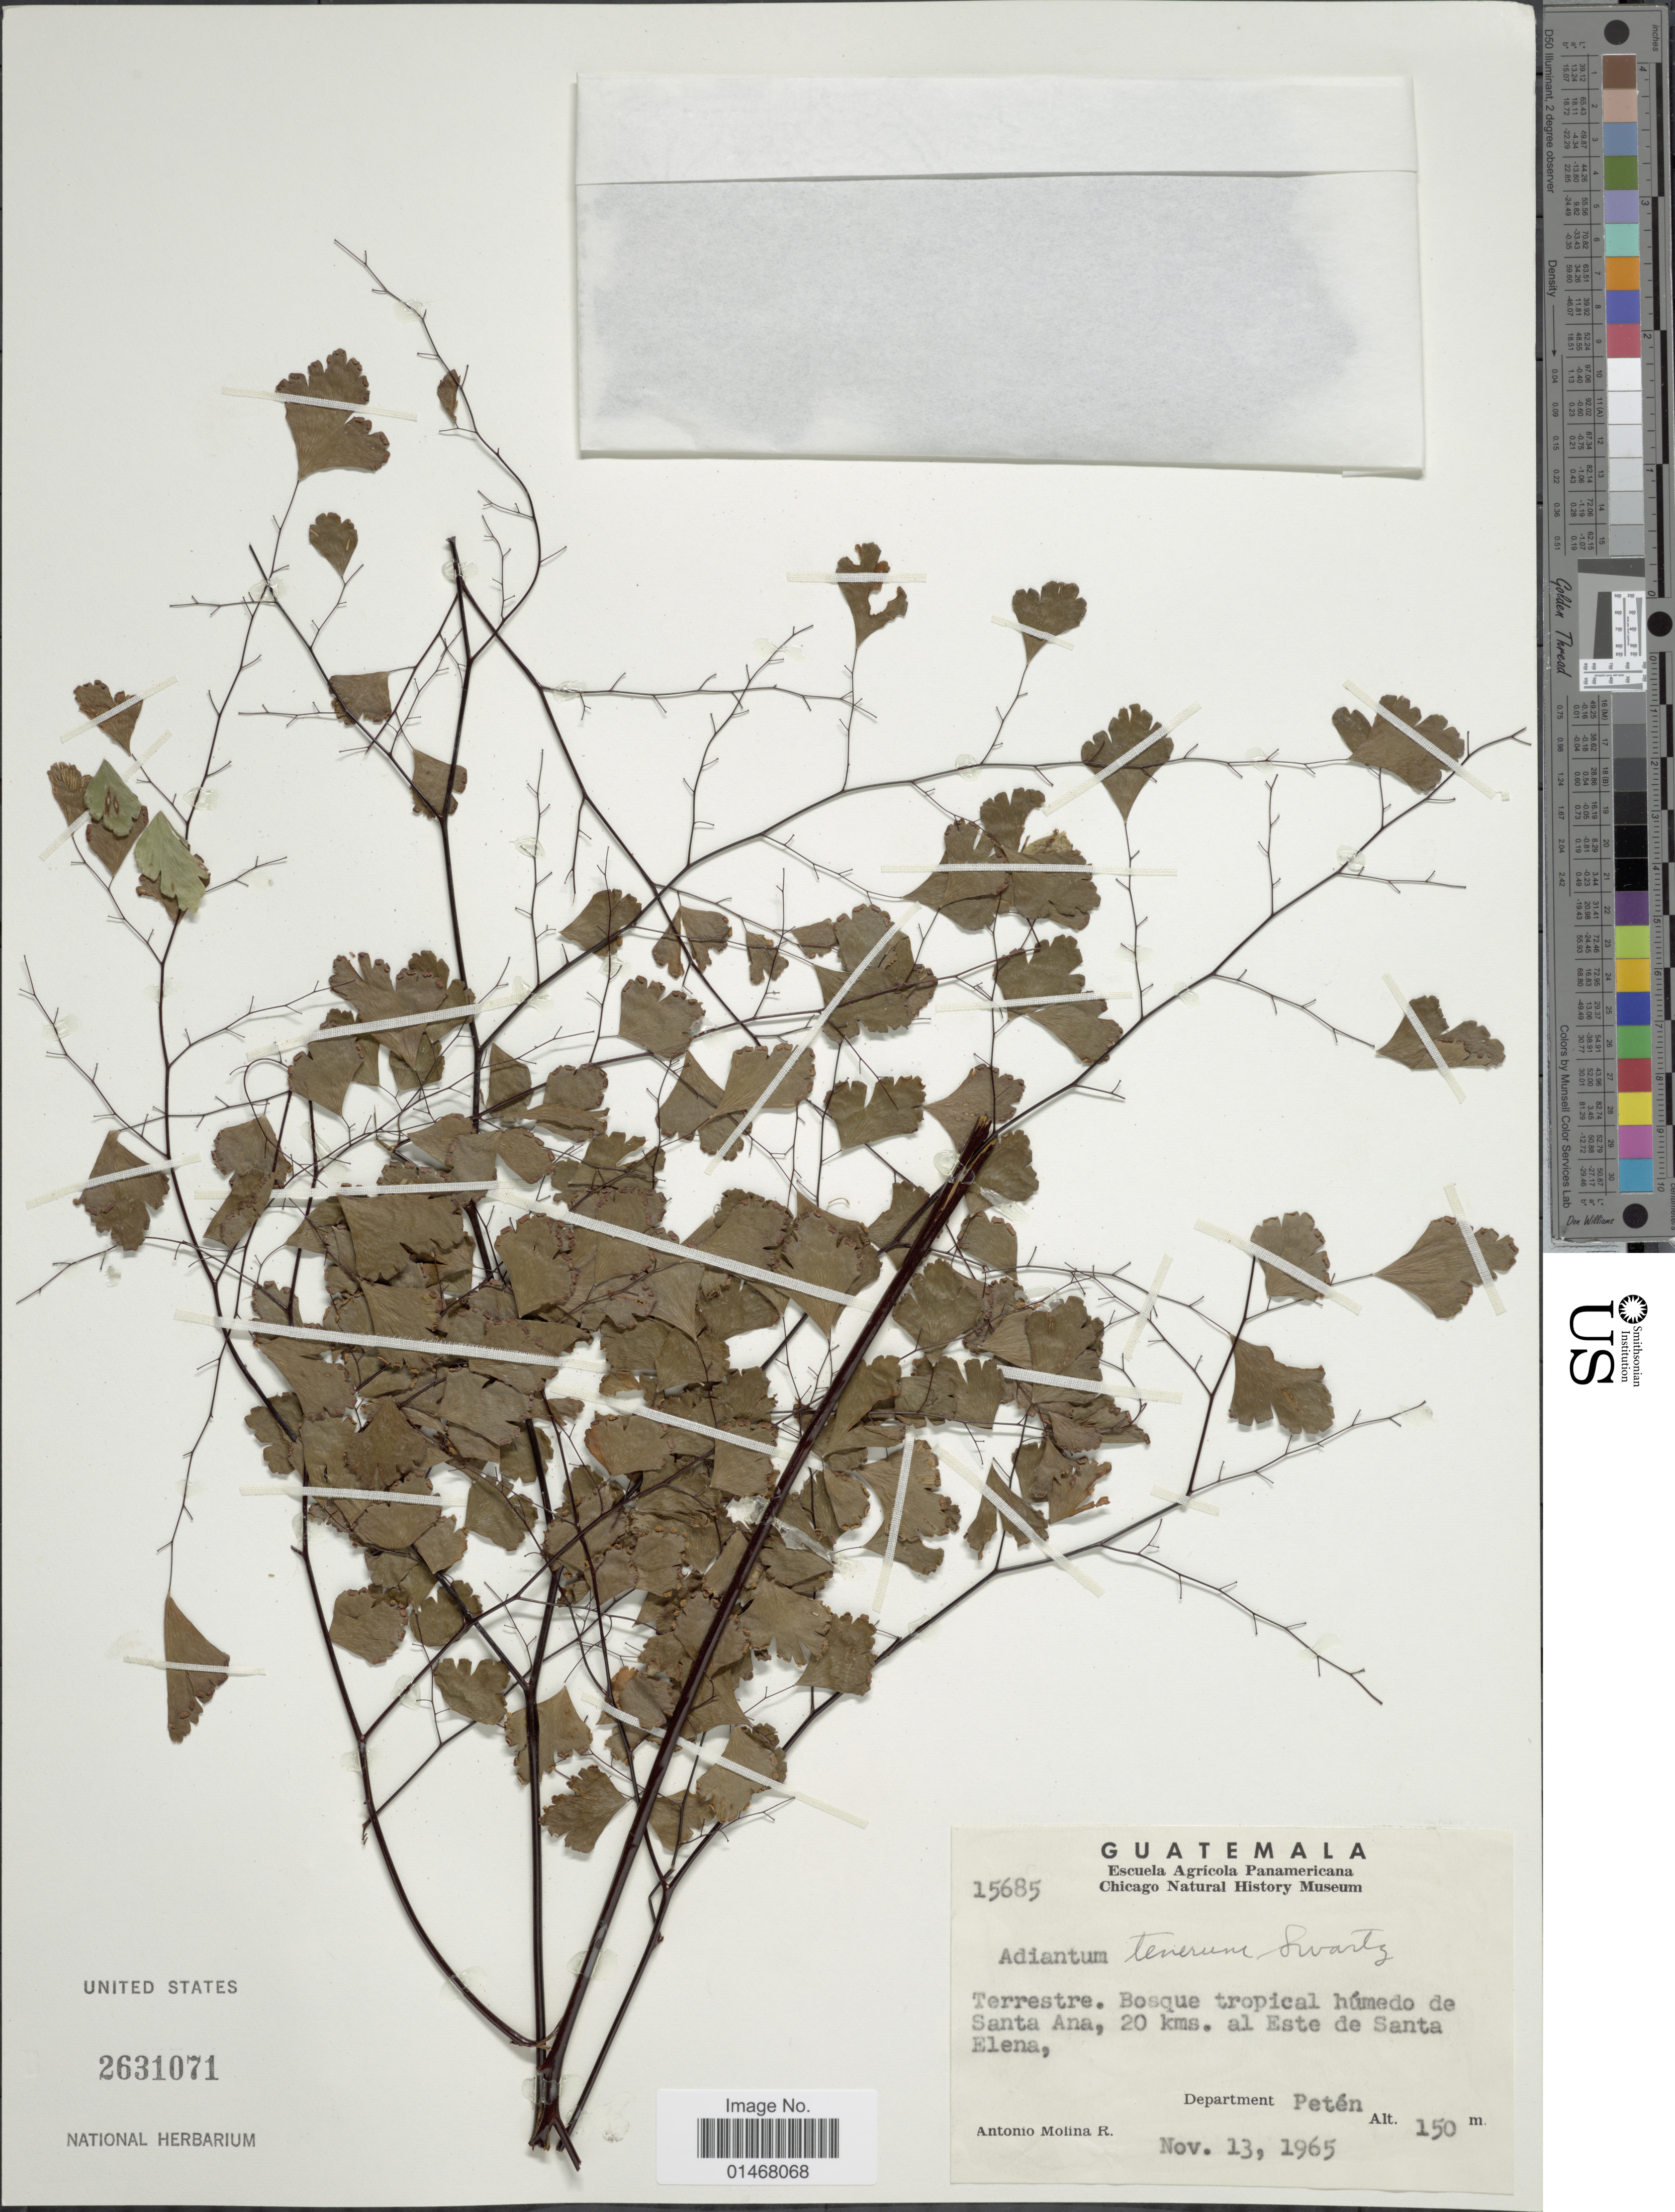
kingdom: Plantae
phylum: Tracheophyta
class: Polypodiopsida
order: Polypodiales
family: Pteridaceae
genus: Adiantum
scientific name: Adiantum tenerum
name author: Sw.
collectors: A. Molina R.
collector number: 15685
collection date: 1965-11-13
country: Guatemala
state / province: El Petén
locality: Bosque tropical húmedo de Santa Ana, 20 kms al Este de Santa Elena, Department Petén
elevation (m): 150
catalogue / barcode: US 2631071